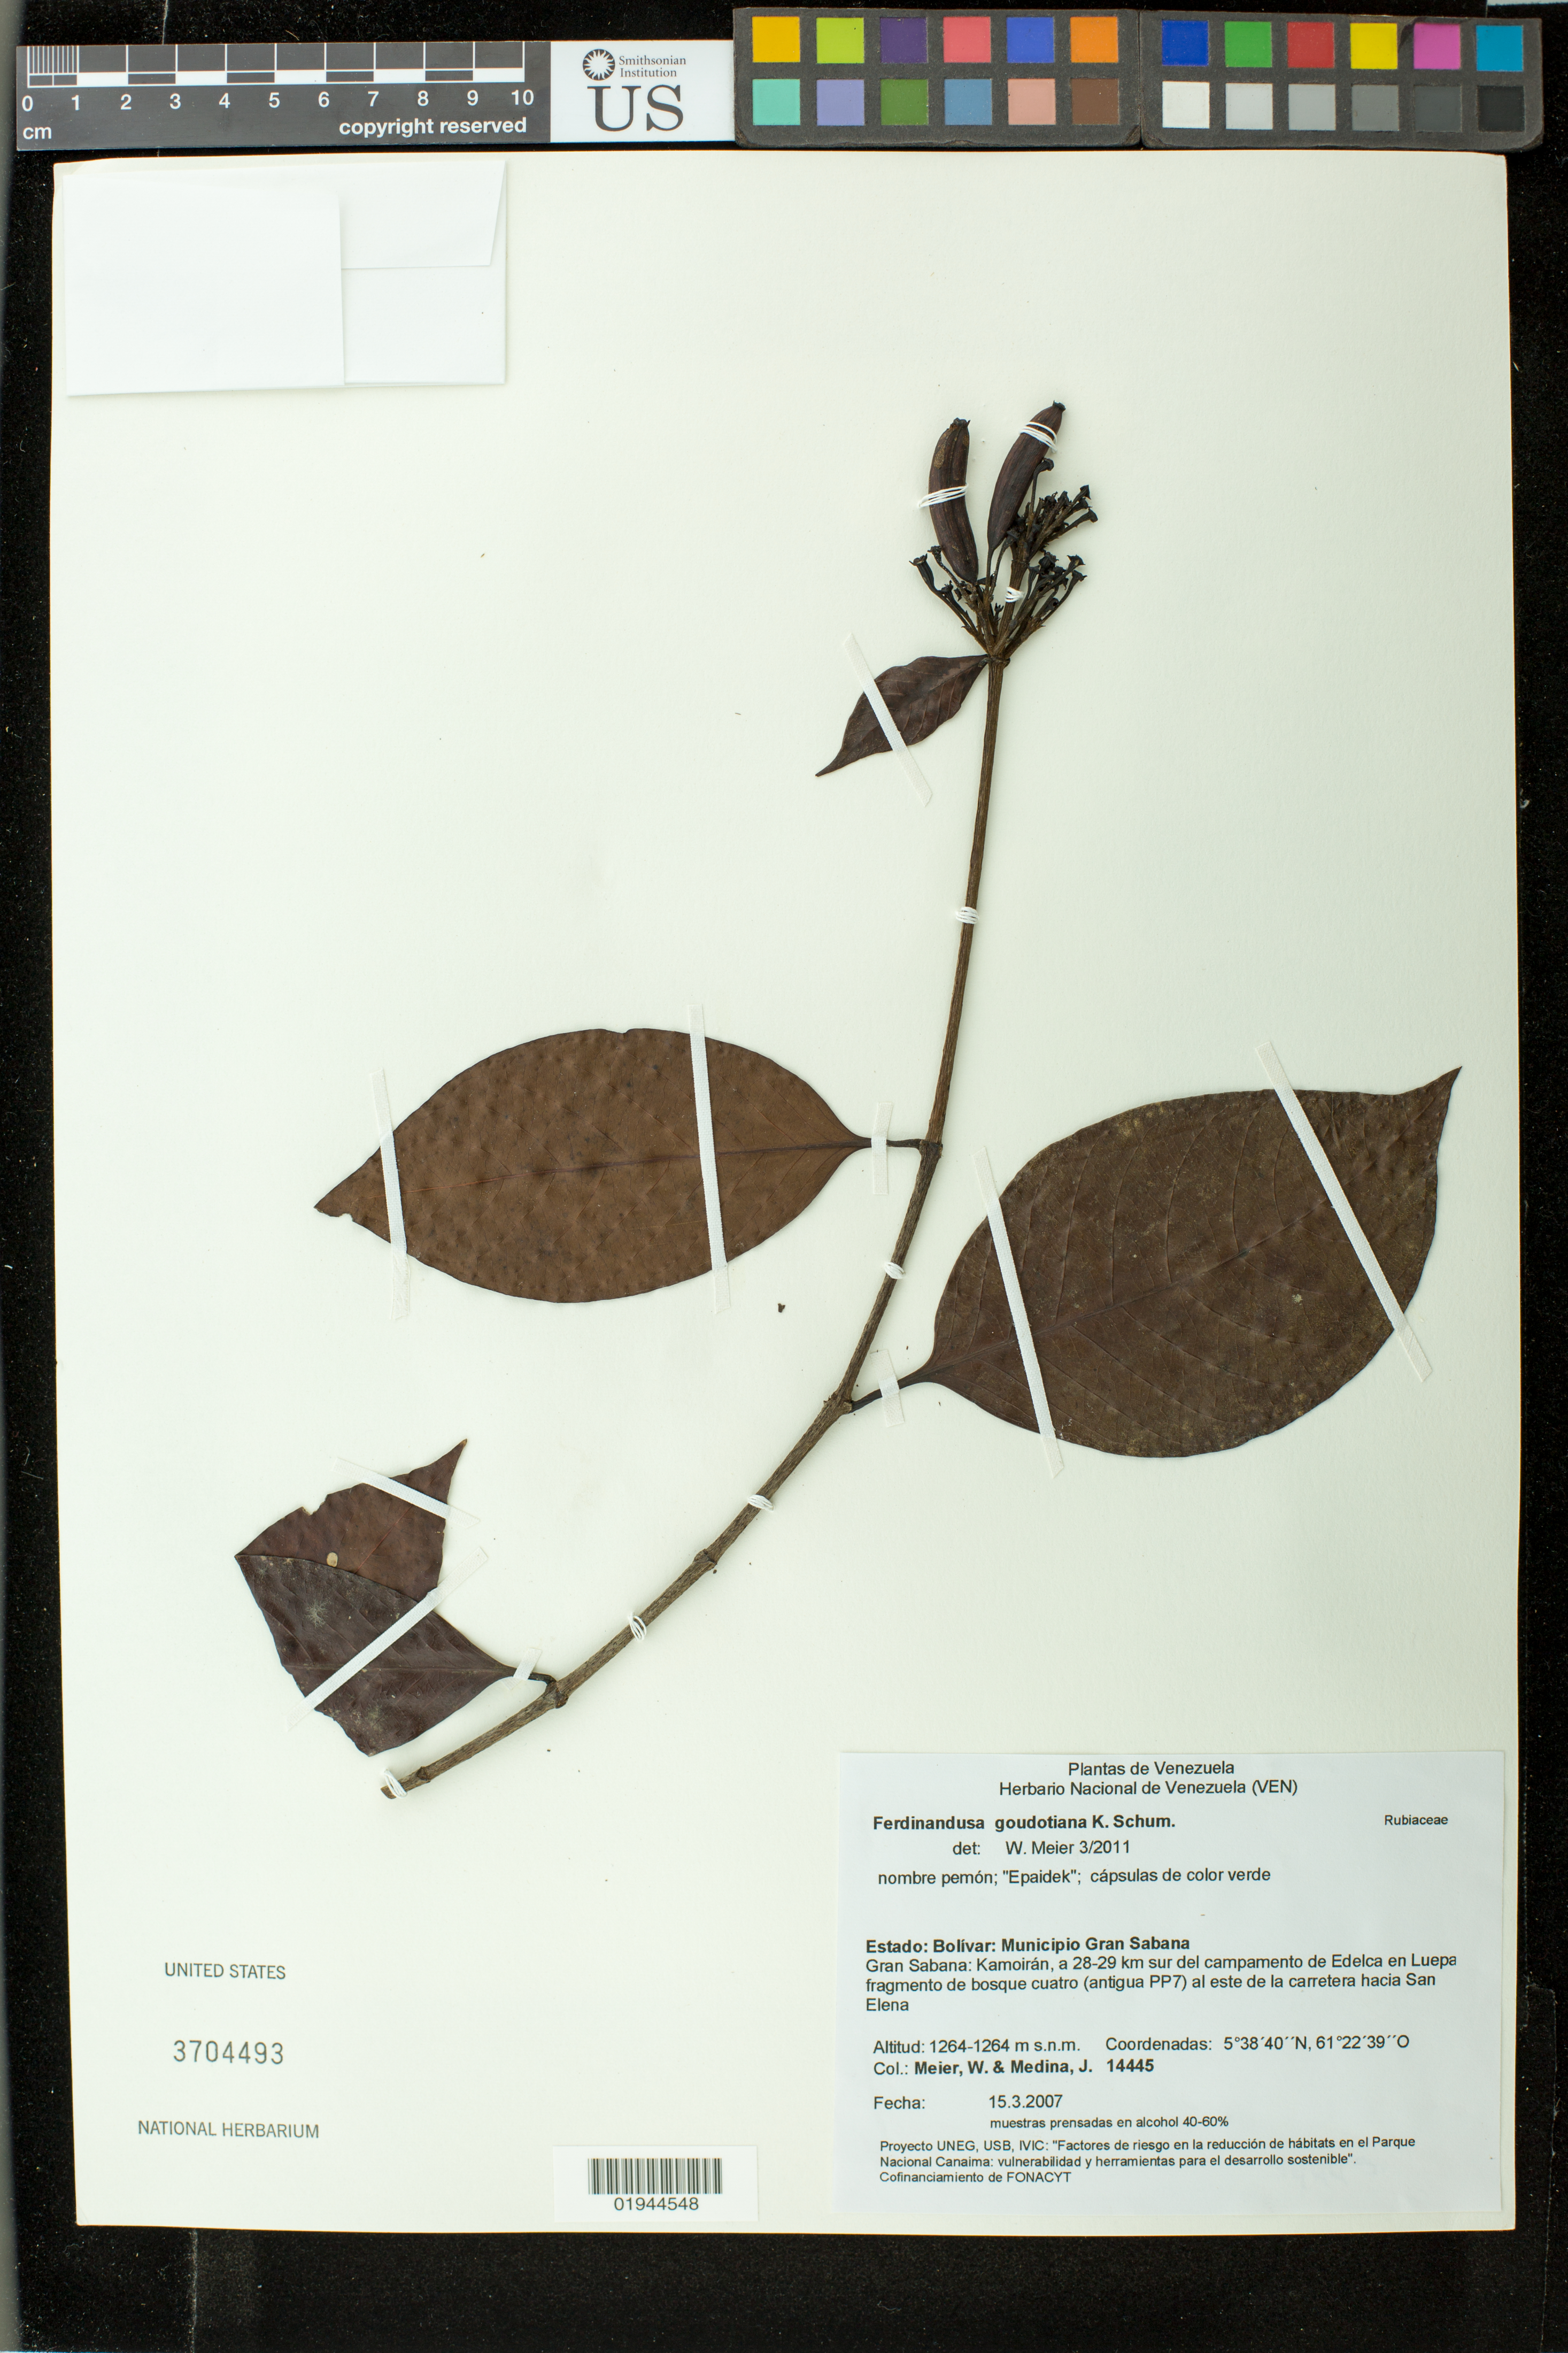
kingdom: Plantae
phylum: Tracheophyta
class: Magnoliopsida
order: Gentianales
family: Rubiaceae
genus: Ferdinandusa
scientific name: Ferdinandusa goudotiana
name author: K. Schum.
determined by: Meier, Winfried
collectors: W. Meier & J. Medina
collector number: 14445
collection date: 2007-03-15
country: Venezuela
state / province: Bolívar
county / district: Gran Sabana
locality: Kamoiran, a 28-29 km sur del campamento de Edelca en Luepa: fragmento de bosque cuatro (antigua PP7) al este de la carretera hacia San Elena.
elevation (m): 1264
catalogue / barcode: US 3704493